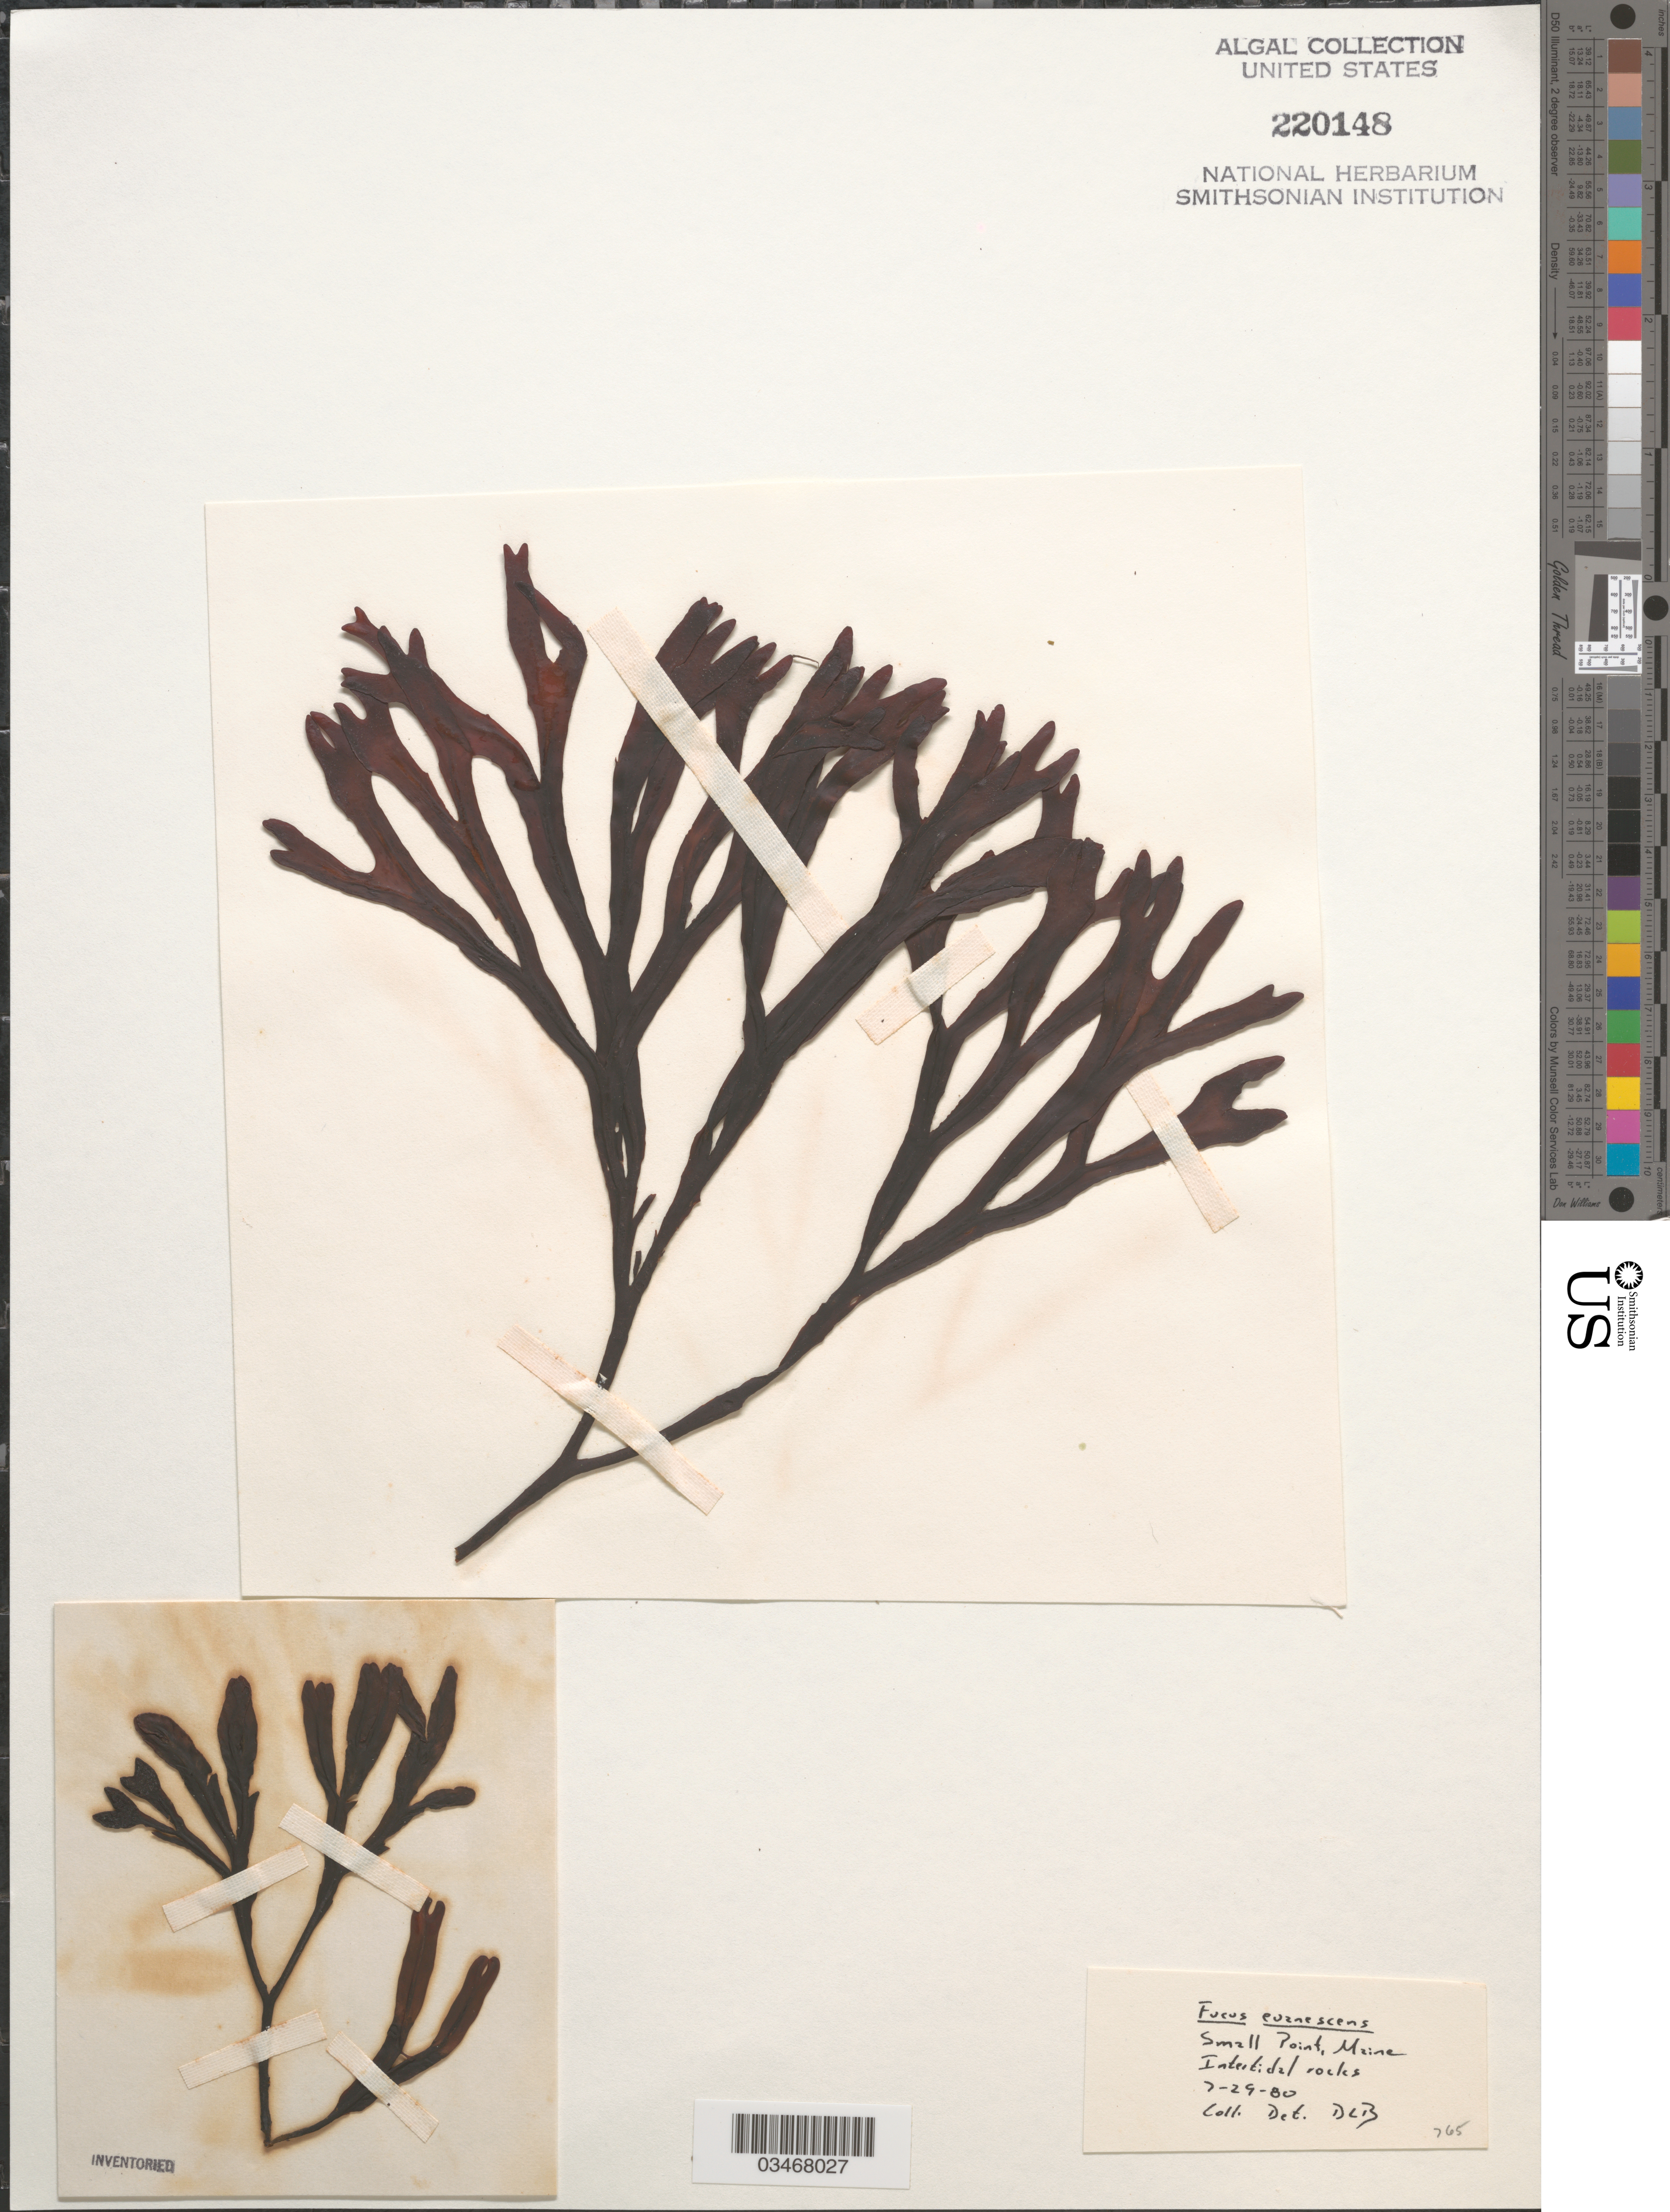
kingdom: Chromista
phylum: Ochrophyta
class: Phaeophyceae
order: Fucales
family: Fucaceae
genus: Fucus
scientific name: Fucus distichus subsp. evanescens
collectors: D.L. Ballantine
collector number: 765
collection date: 1980-07-29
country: United States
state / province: Maine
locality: Small Point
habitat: Intertidal rocks.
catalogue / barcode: US 220148